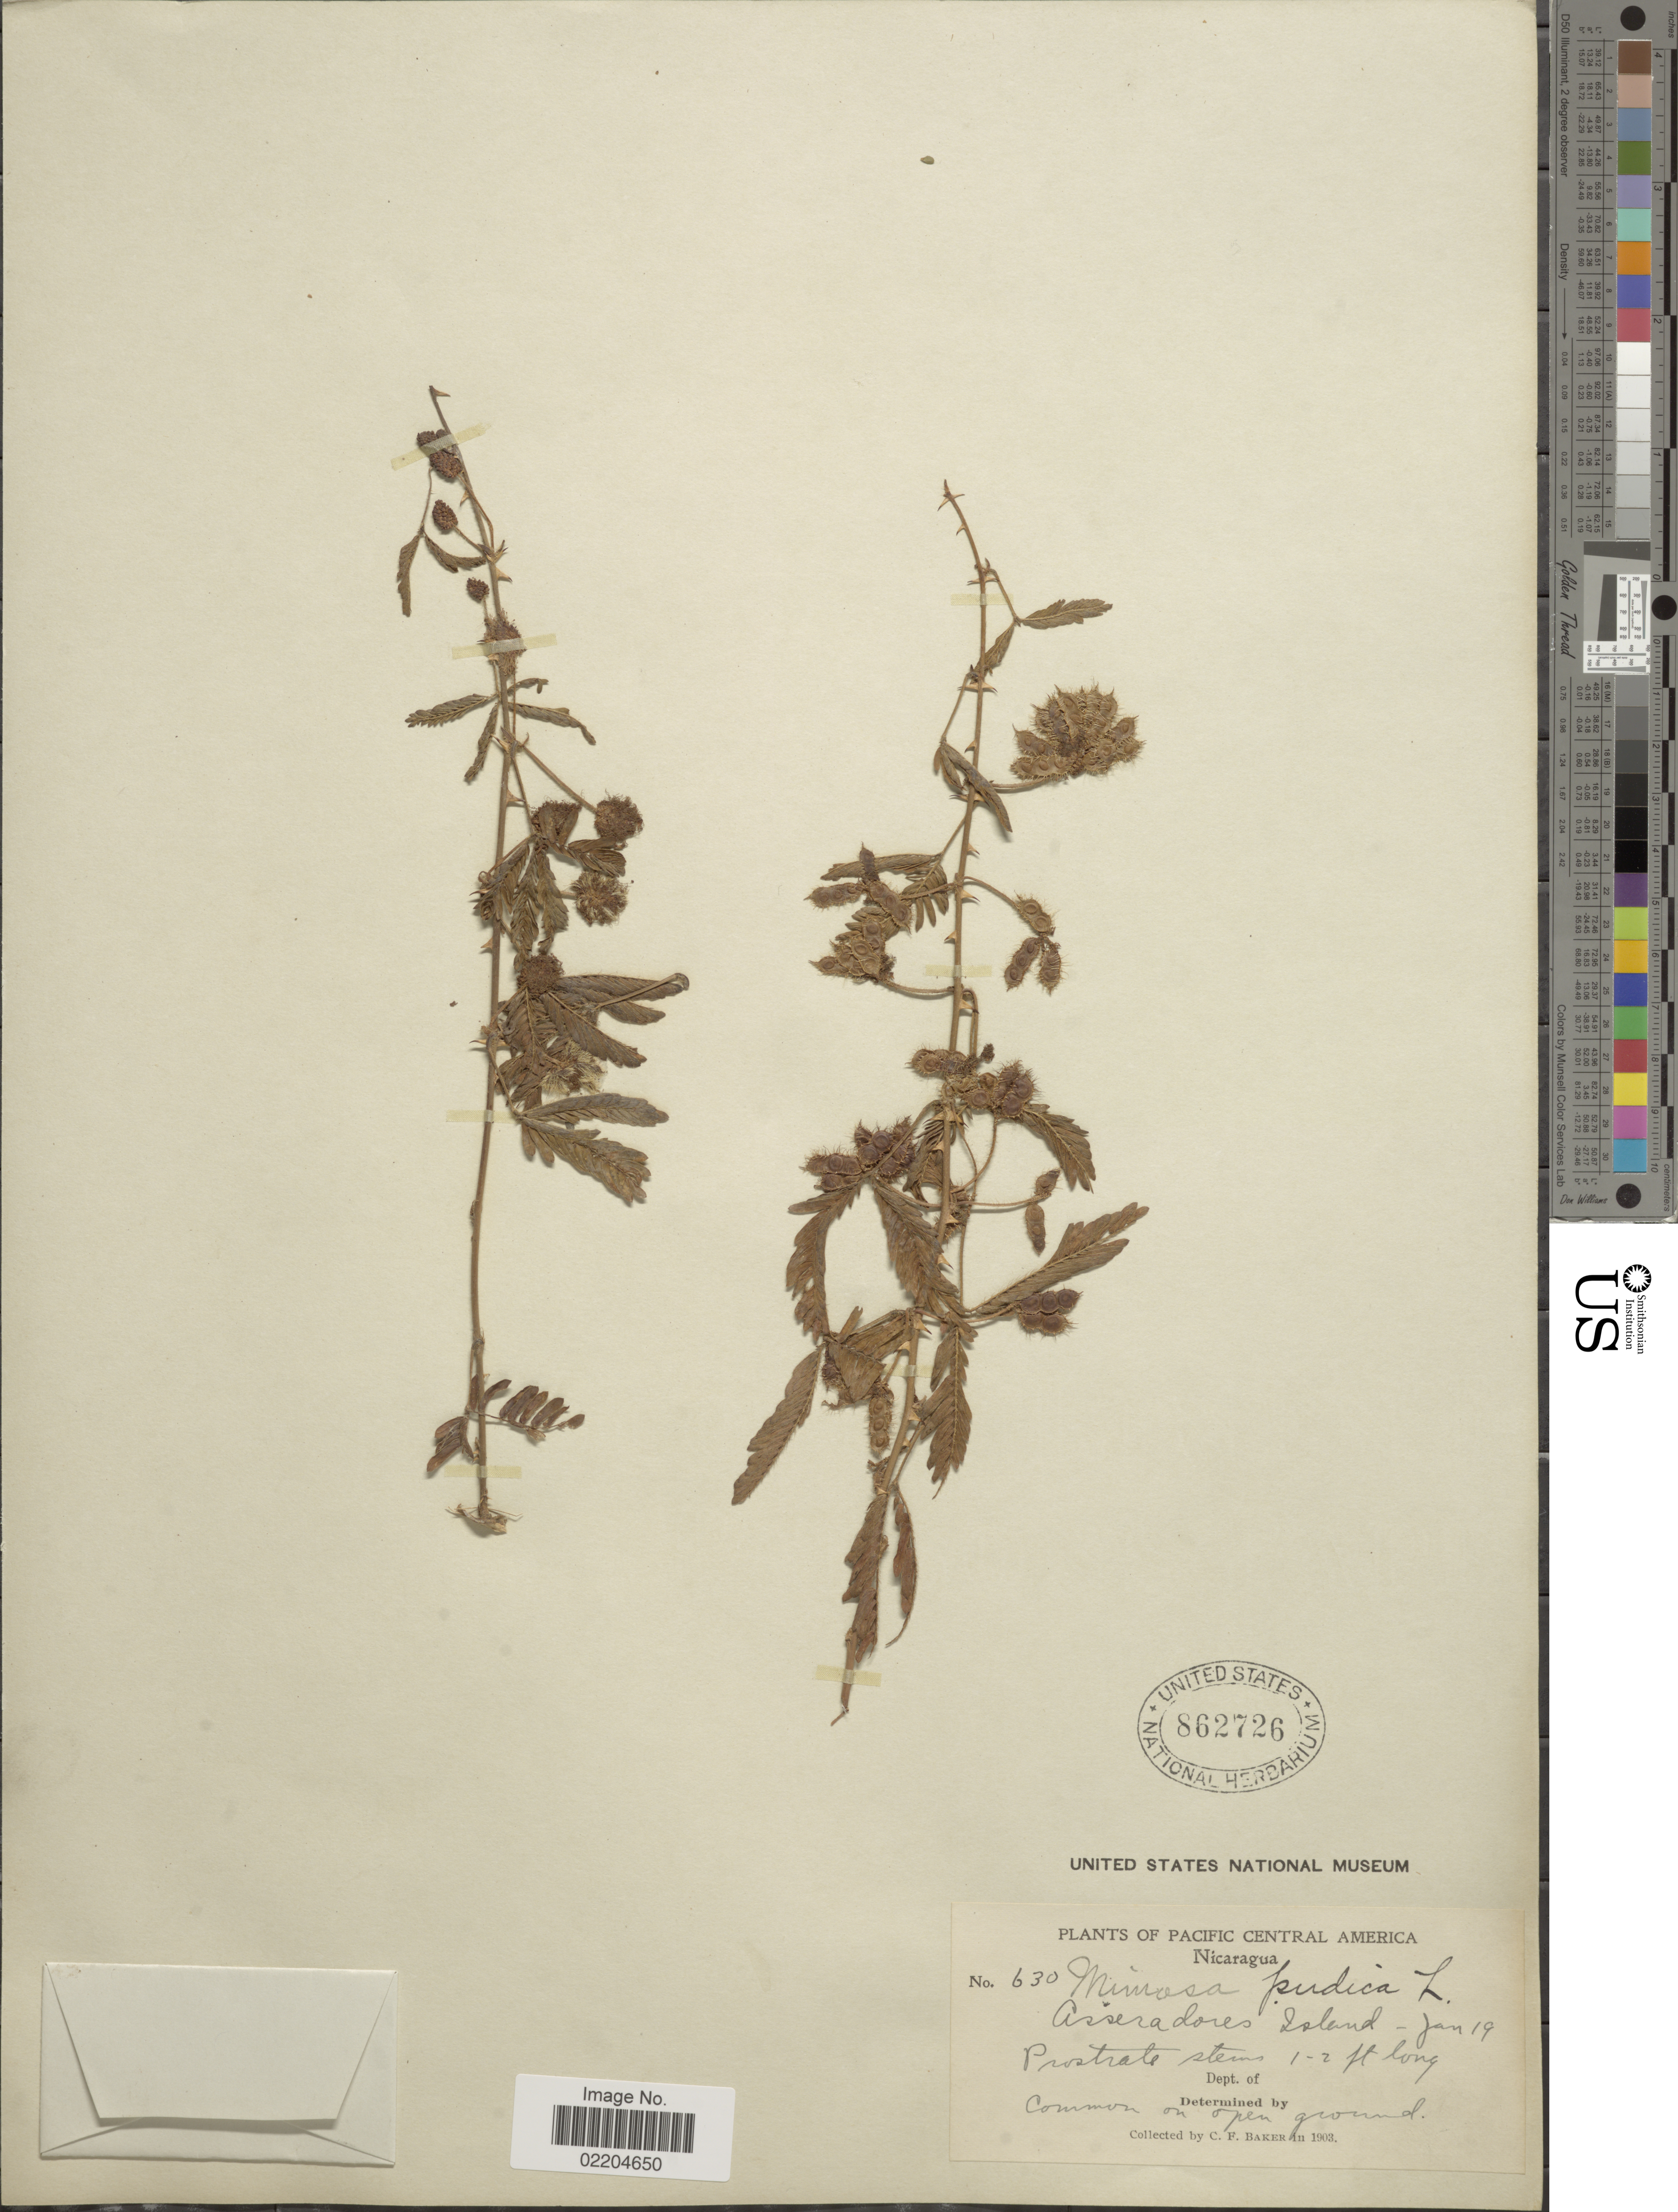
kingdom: Plantae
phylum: Tracheophyta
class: Magnoliopsida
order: Fabales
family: Fabaceae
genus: Mimosa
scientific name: Mimosa pudica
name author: L.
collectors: C. F. Baker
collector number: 630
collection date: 1903-01-19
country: Nicaragua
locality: Pacific Central America. Asseradores Island.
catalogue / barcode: US 862726